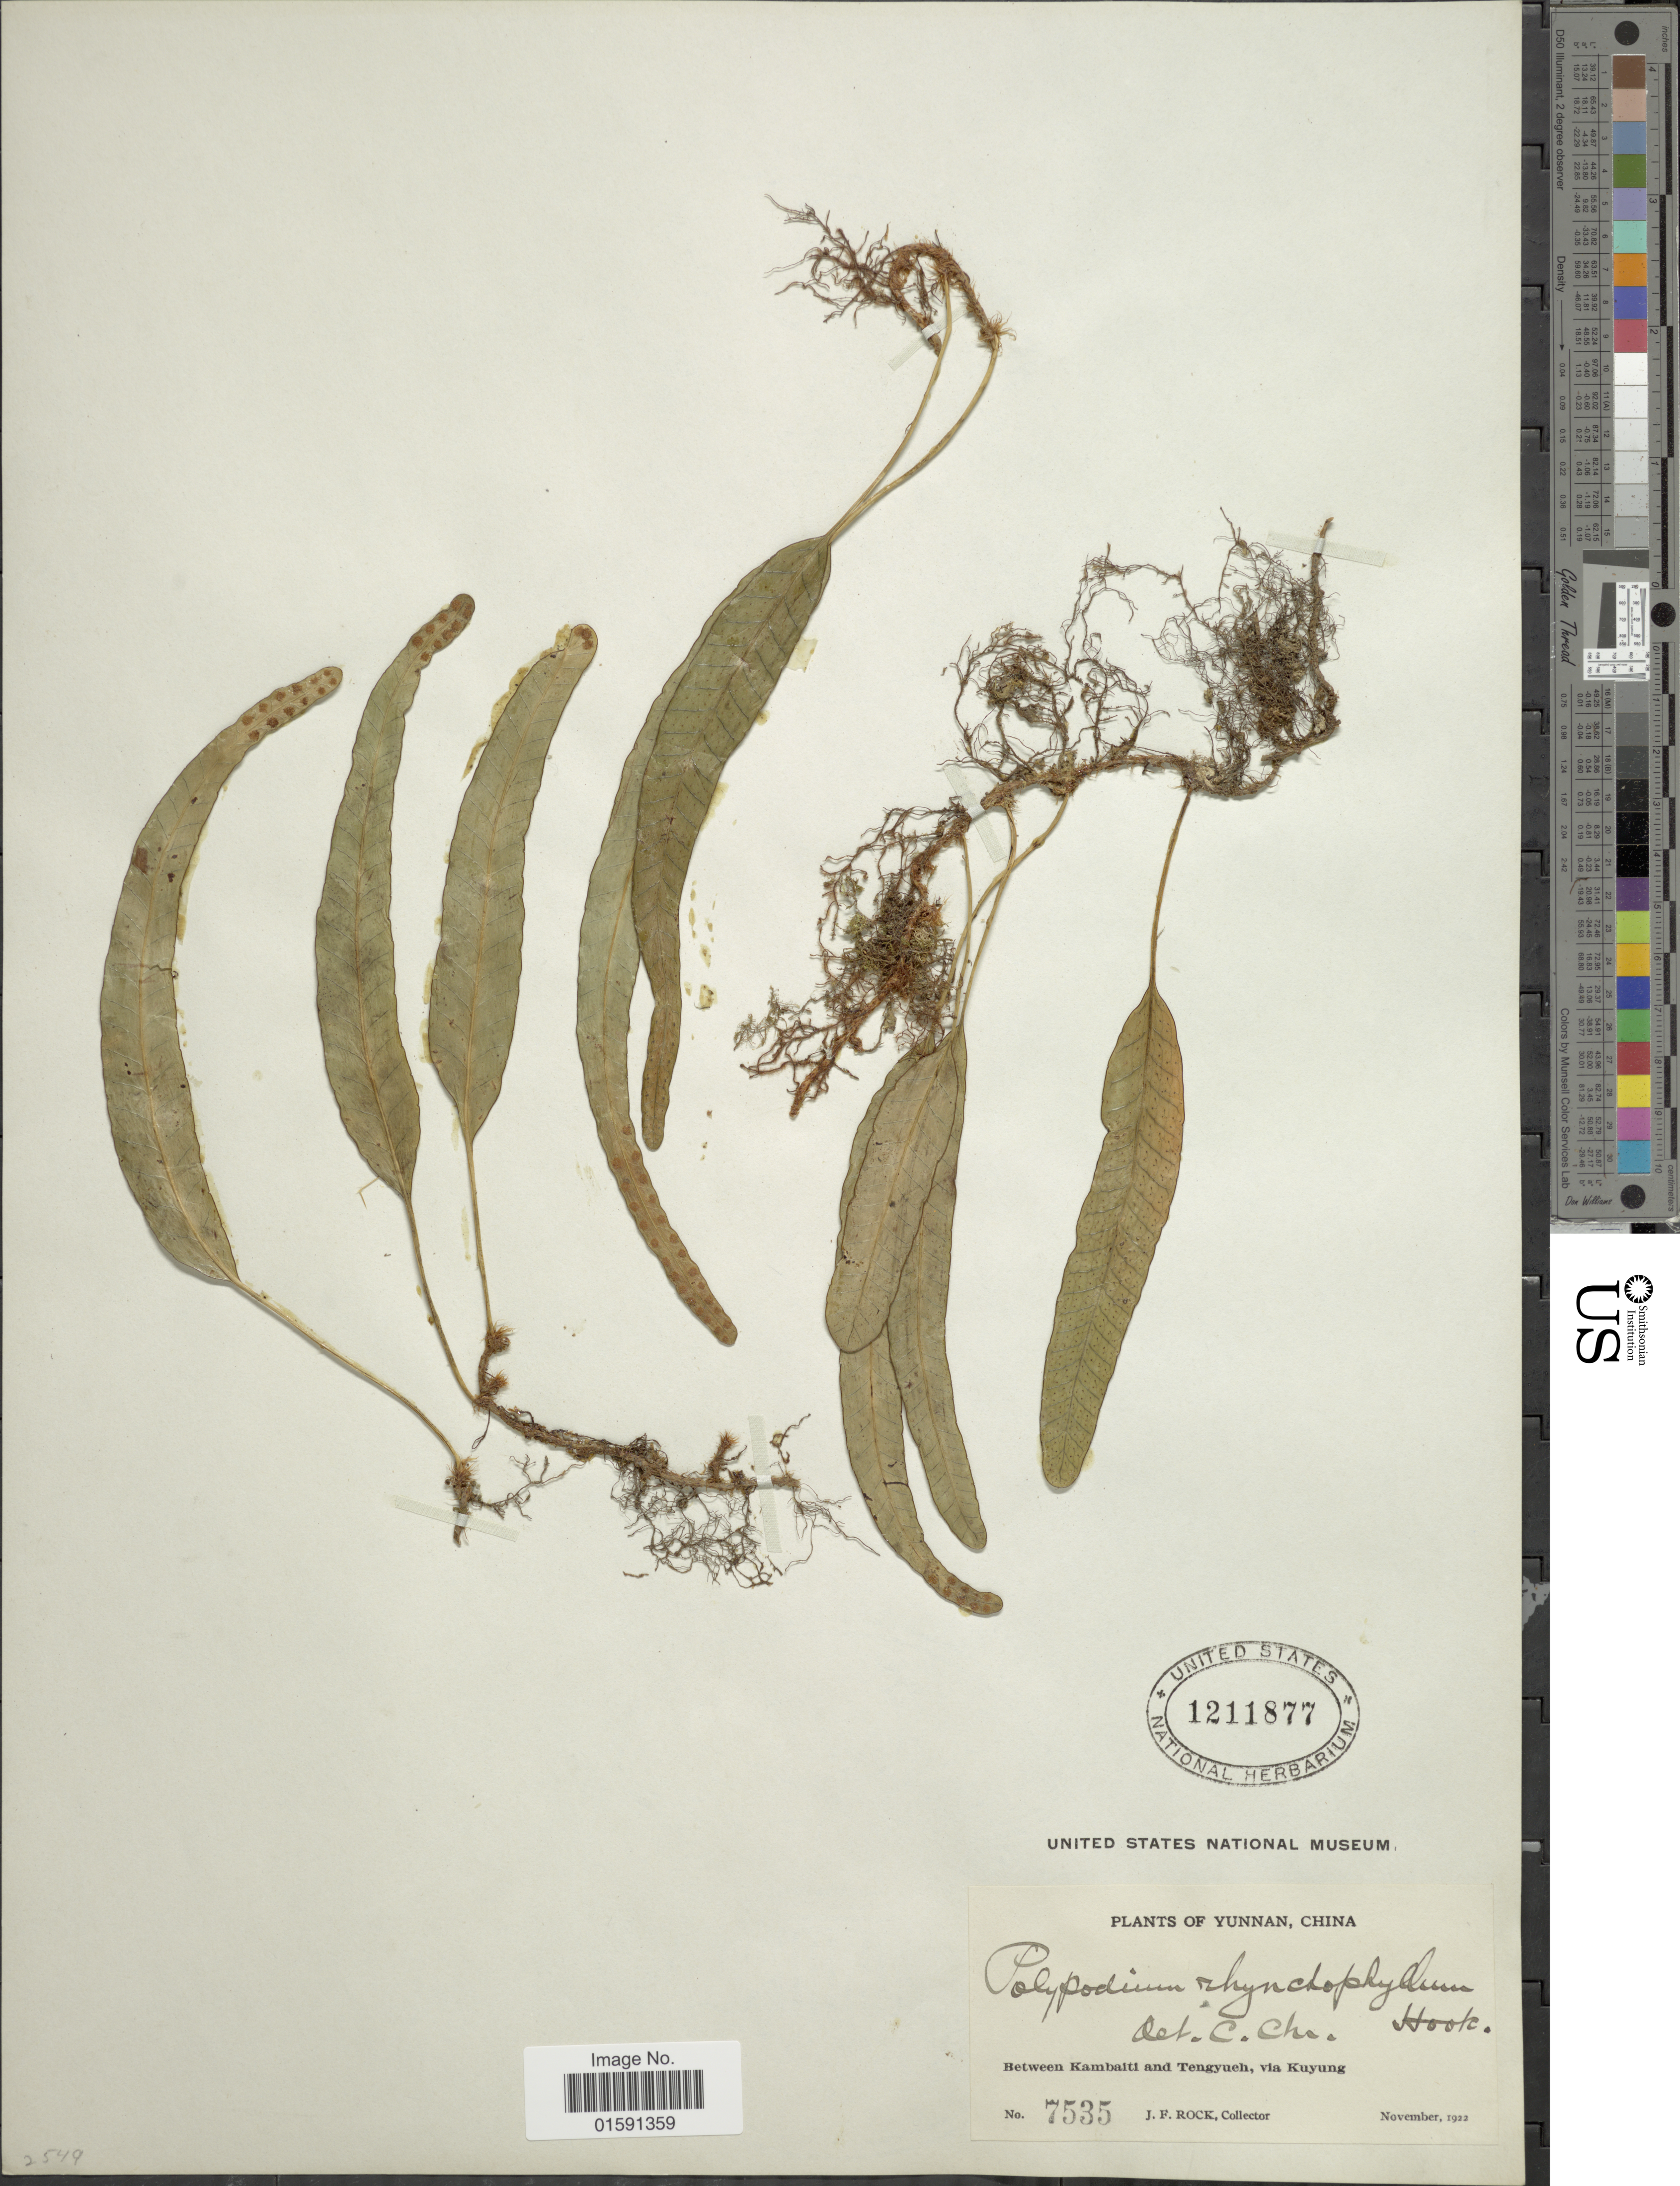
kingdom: Plantae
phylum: Tracheophyta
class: Polypodiopsida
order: Polypodiales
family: Polypodiaceae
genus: Selliguea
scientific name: Selliguea rhynchophylla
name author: (Hook.) Fraser-Jenk.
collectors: J. Rock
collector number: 7535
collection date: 1922-11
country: China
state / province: Yunnan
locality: Between Kambati and Tengyueh, via Kuyung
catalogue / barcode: US 1211877